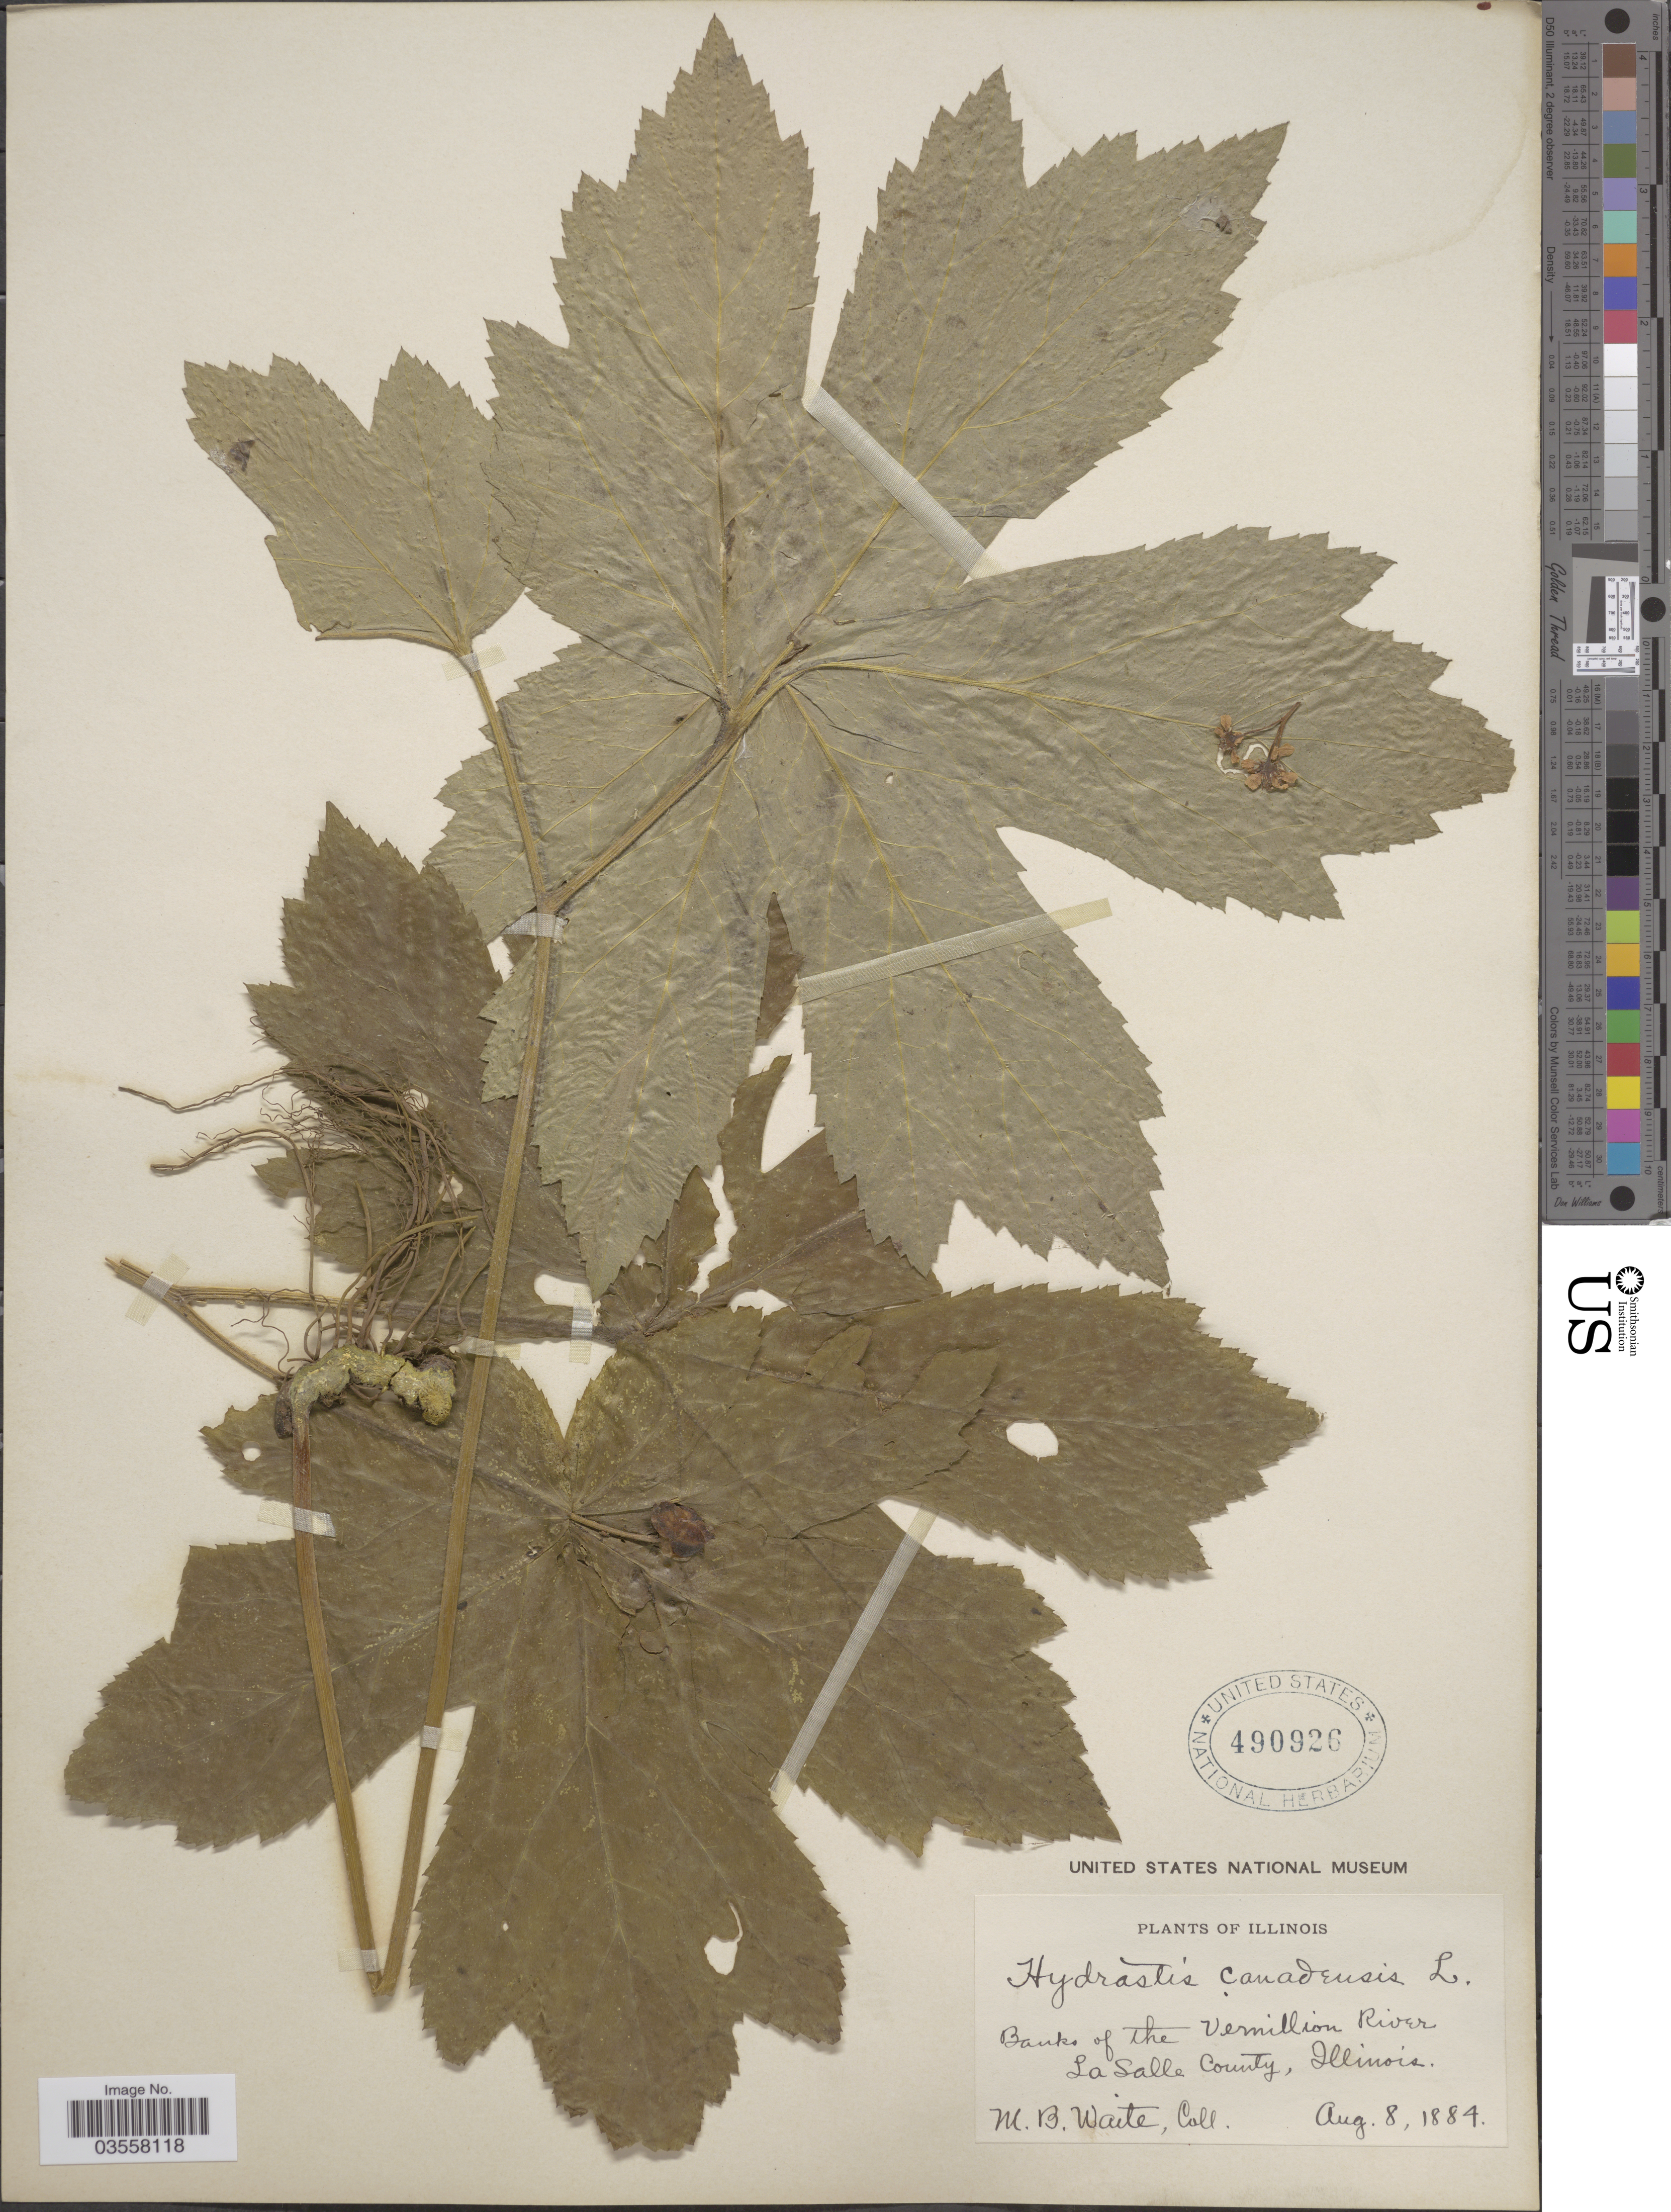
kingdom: Plantae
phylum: Tracheophyta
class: Magnoliopsida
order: Ranunculales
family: Ranunculaceae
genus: Hydrastis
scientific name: Hydrastis canadensis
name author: L.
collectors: M. B. Waite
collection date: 1884-08-08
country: United States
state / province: Illinois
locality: Banks of The Vermillion River, La Salle County.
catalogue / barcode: US 490926